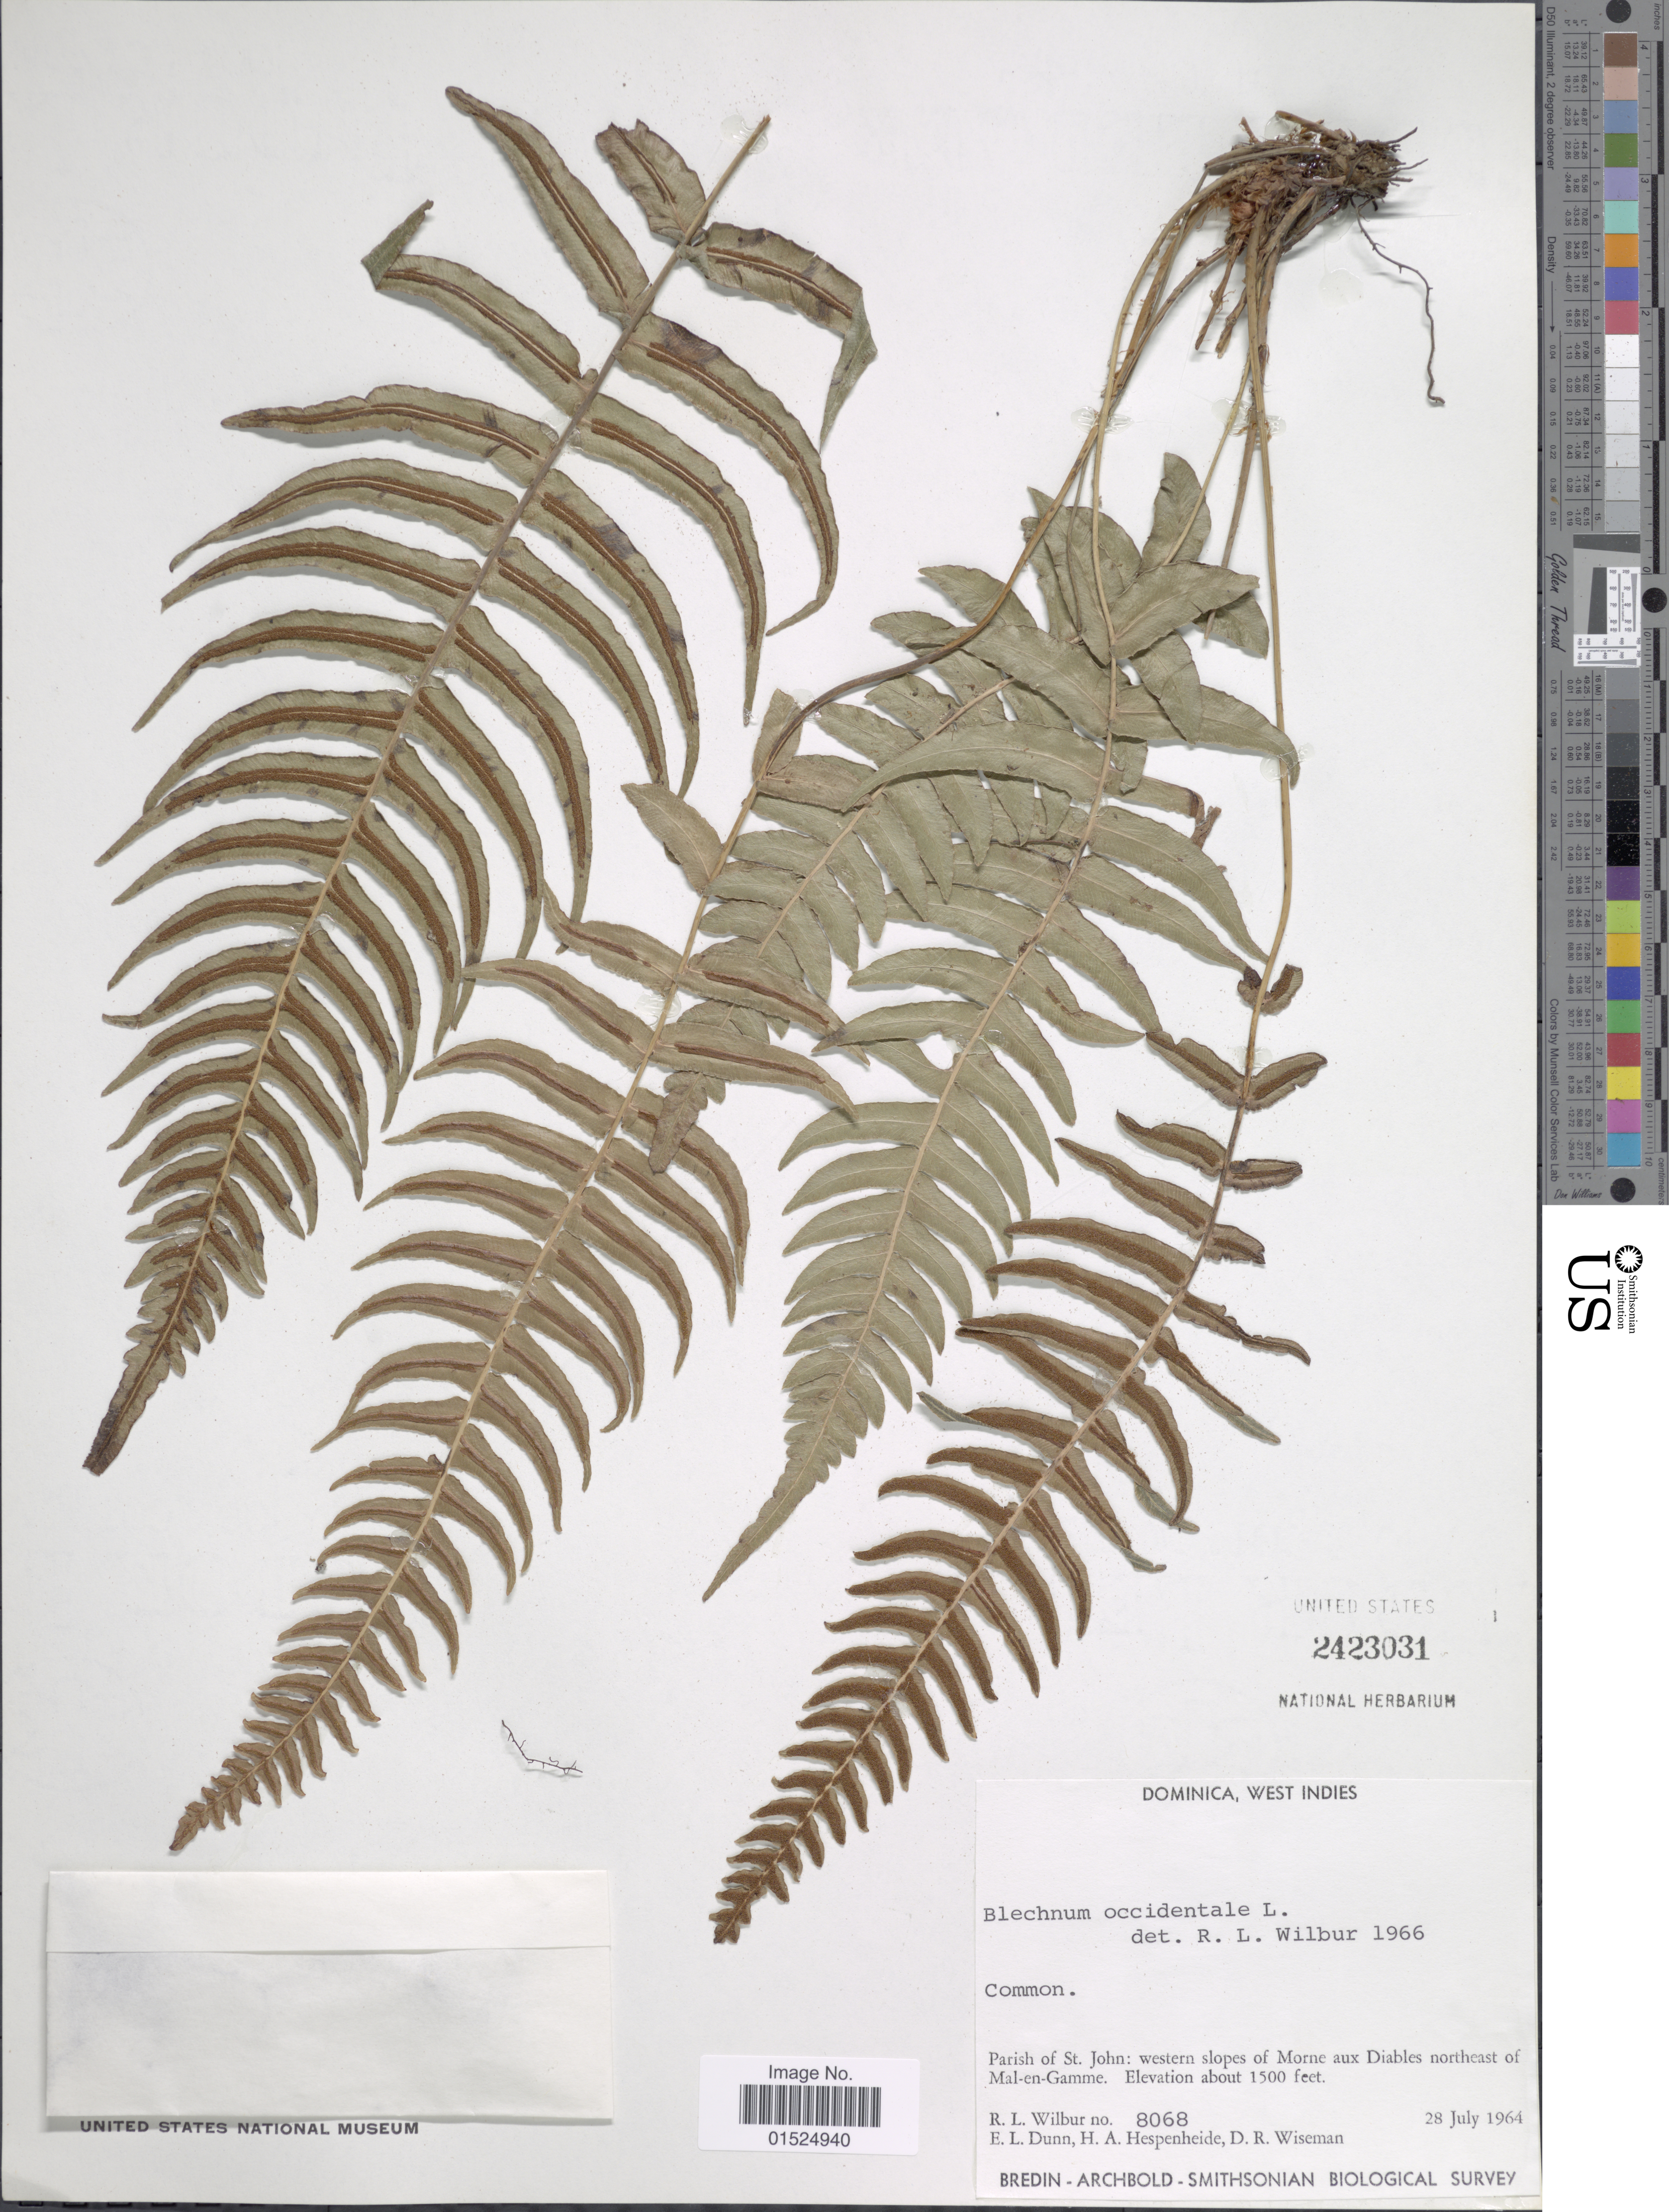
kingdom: Plantae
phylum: Tracheophyta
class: Polypodiopsida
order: Polypodiales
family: Blechnaceae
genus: Blechnum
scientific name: Blechnum occidentale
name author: L.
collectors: R. L. Wilbur, E. Dunn, H. A. Hespenheide & D. R. Wiseman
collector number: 8068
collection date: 1964-07-28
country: Dominica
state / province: St. John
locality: Western slopes of Morne aux Diables northeast of Mal- en- Gamme.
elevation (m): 457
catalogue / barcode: US 2423031